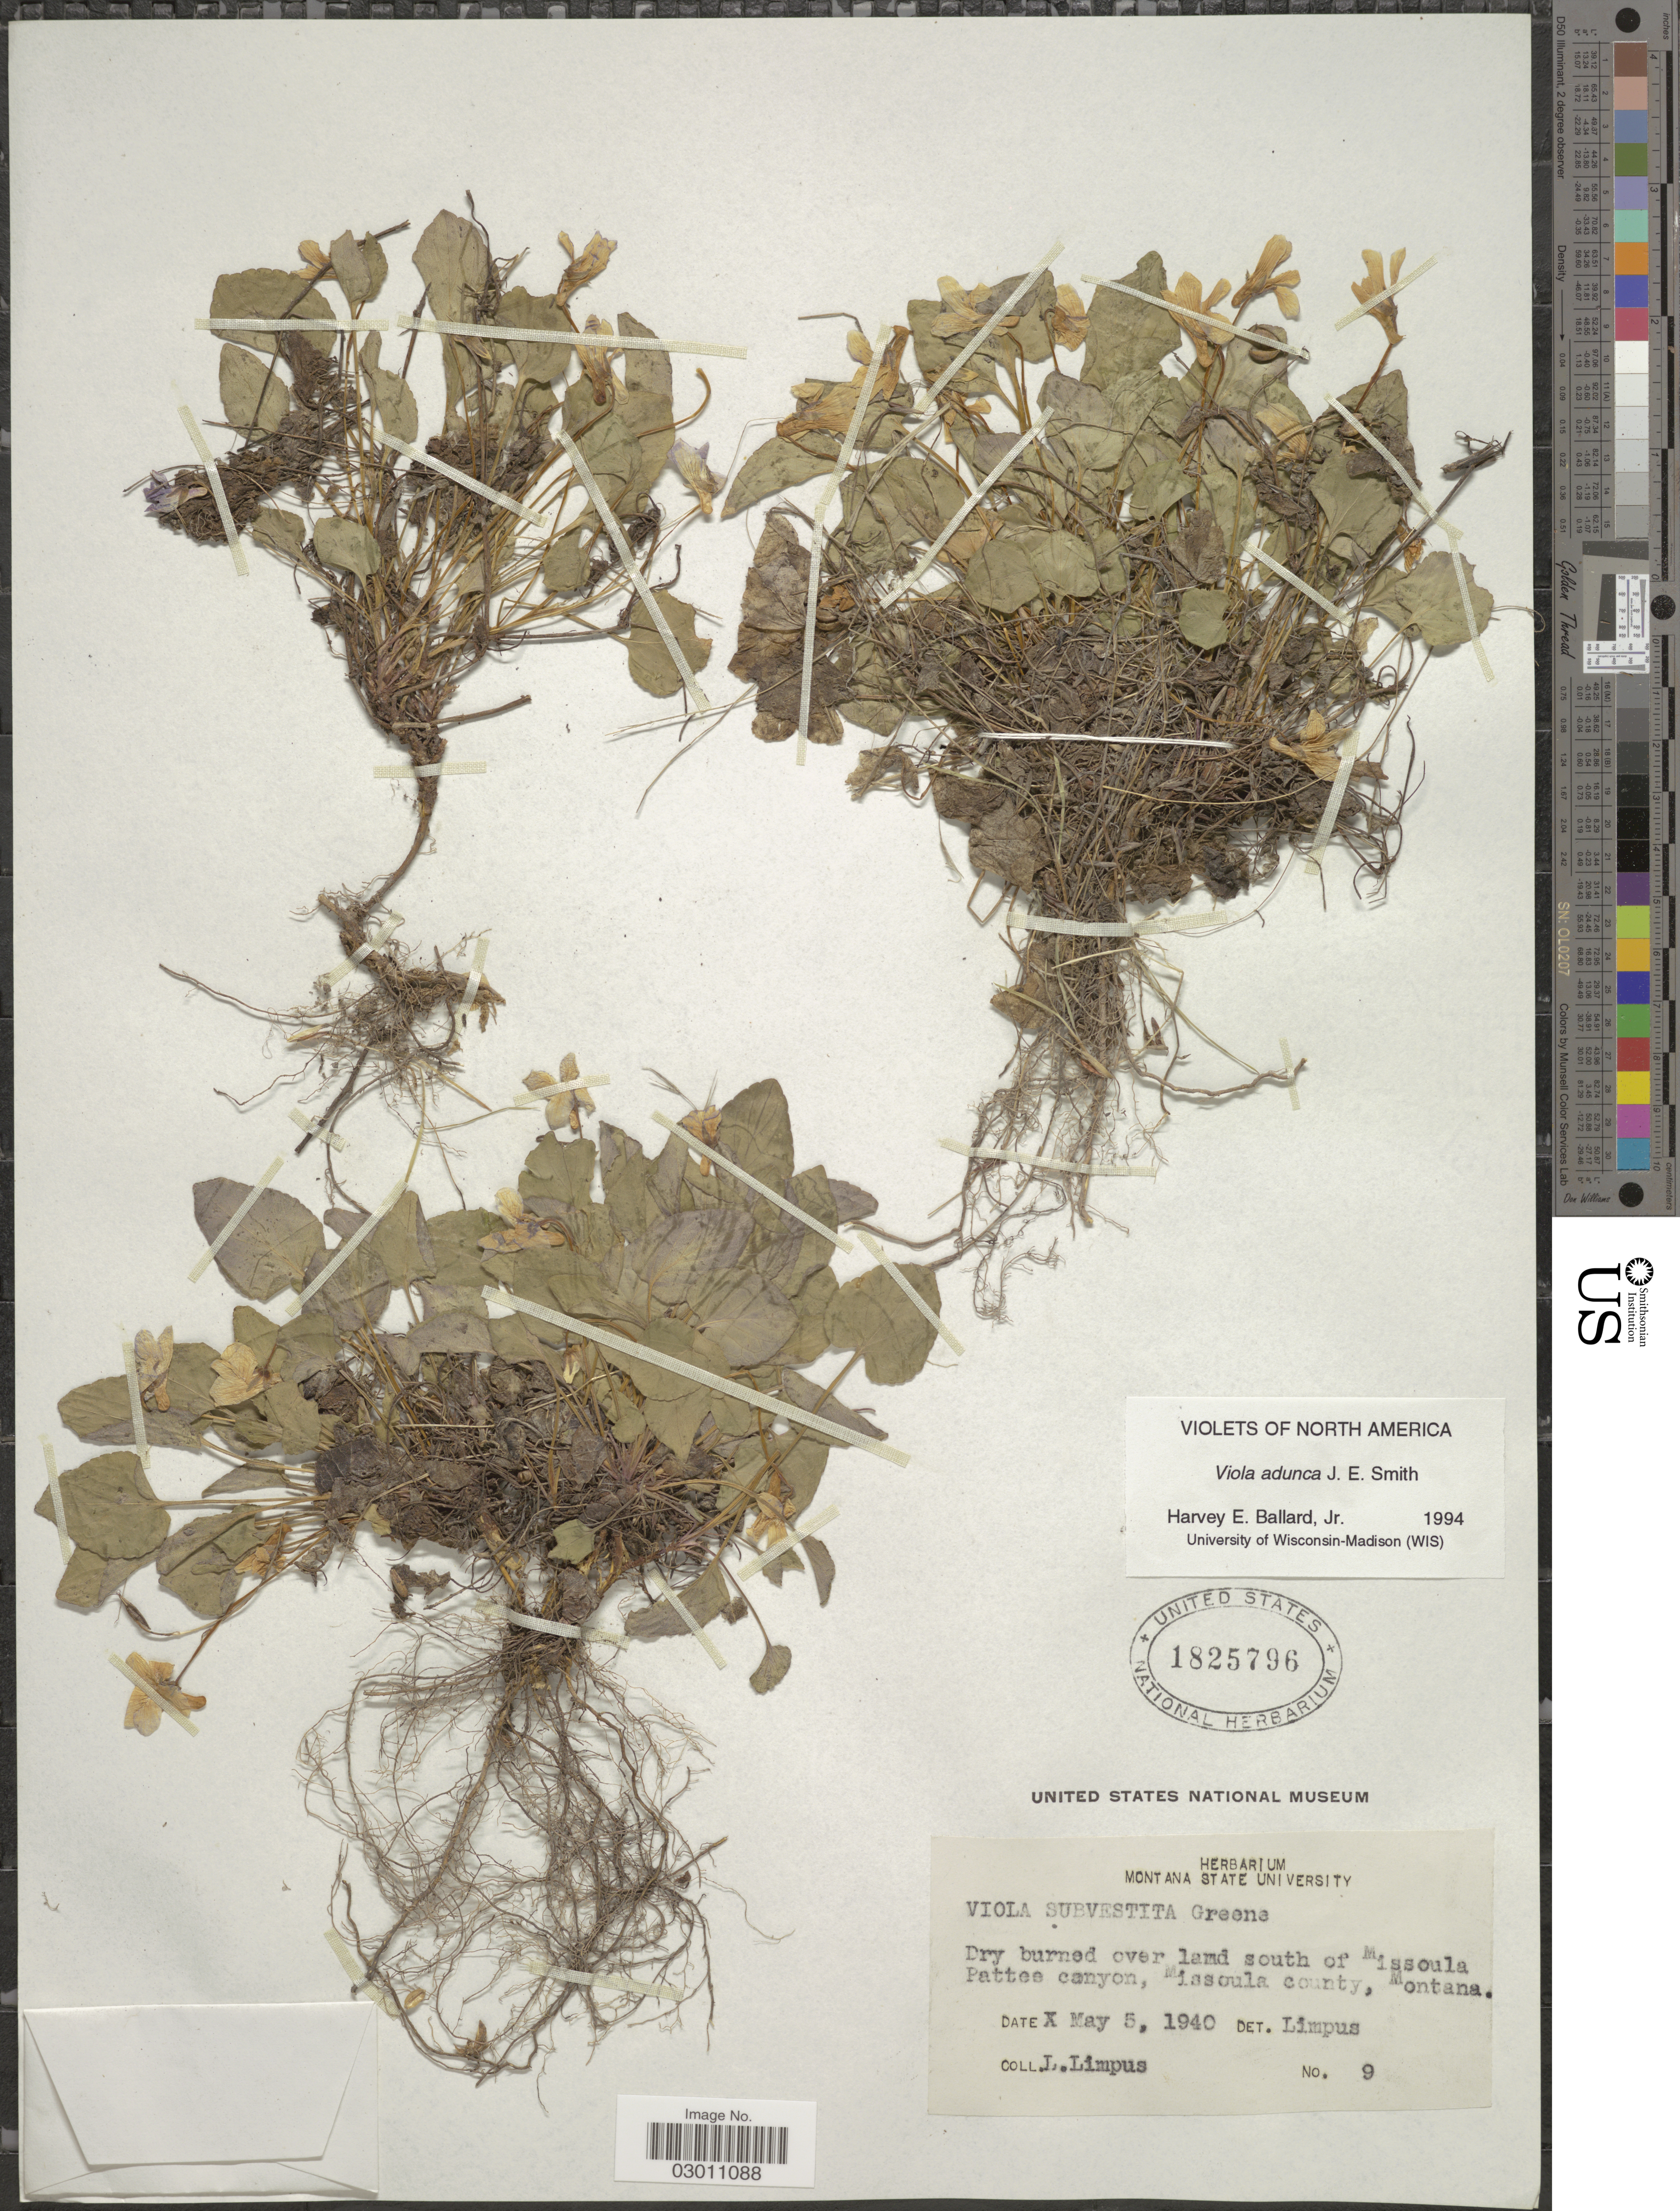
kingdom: Plantae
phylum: Tracheophyta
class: Magnoliopsida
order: Malpighiales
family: Violaceae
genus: Viola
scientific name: Viola adunca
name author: Sm.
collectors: L. Limpus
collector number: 9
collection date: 1940-05-05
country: United States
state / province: Montana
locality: South of Missoula Pattee canyon, Missoula county.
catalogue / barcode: US 1825796